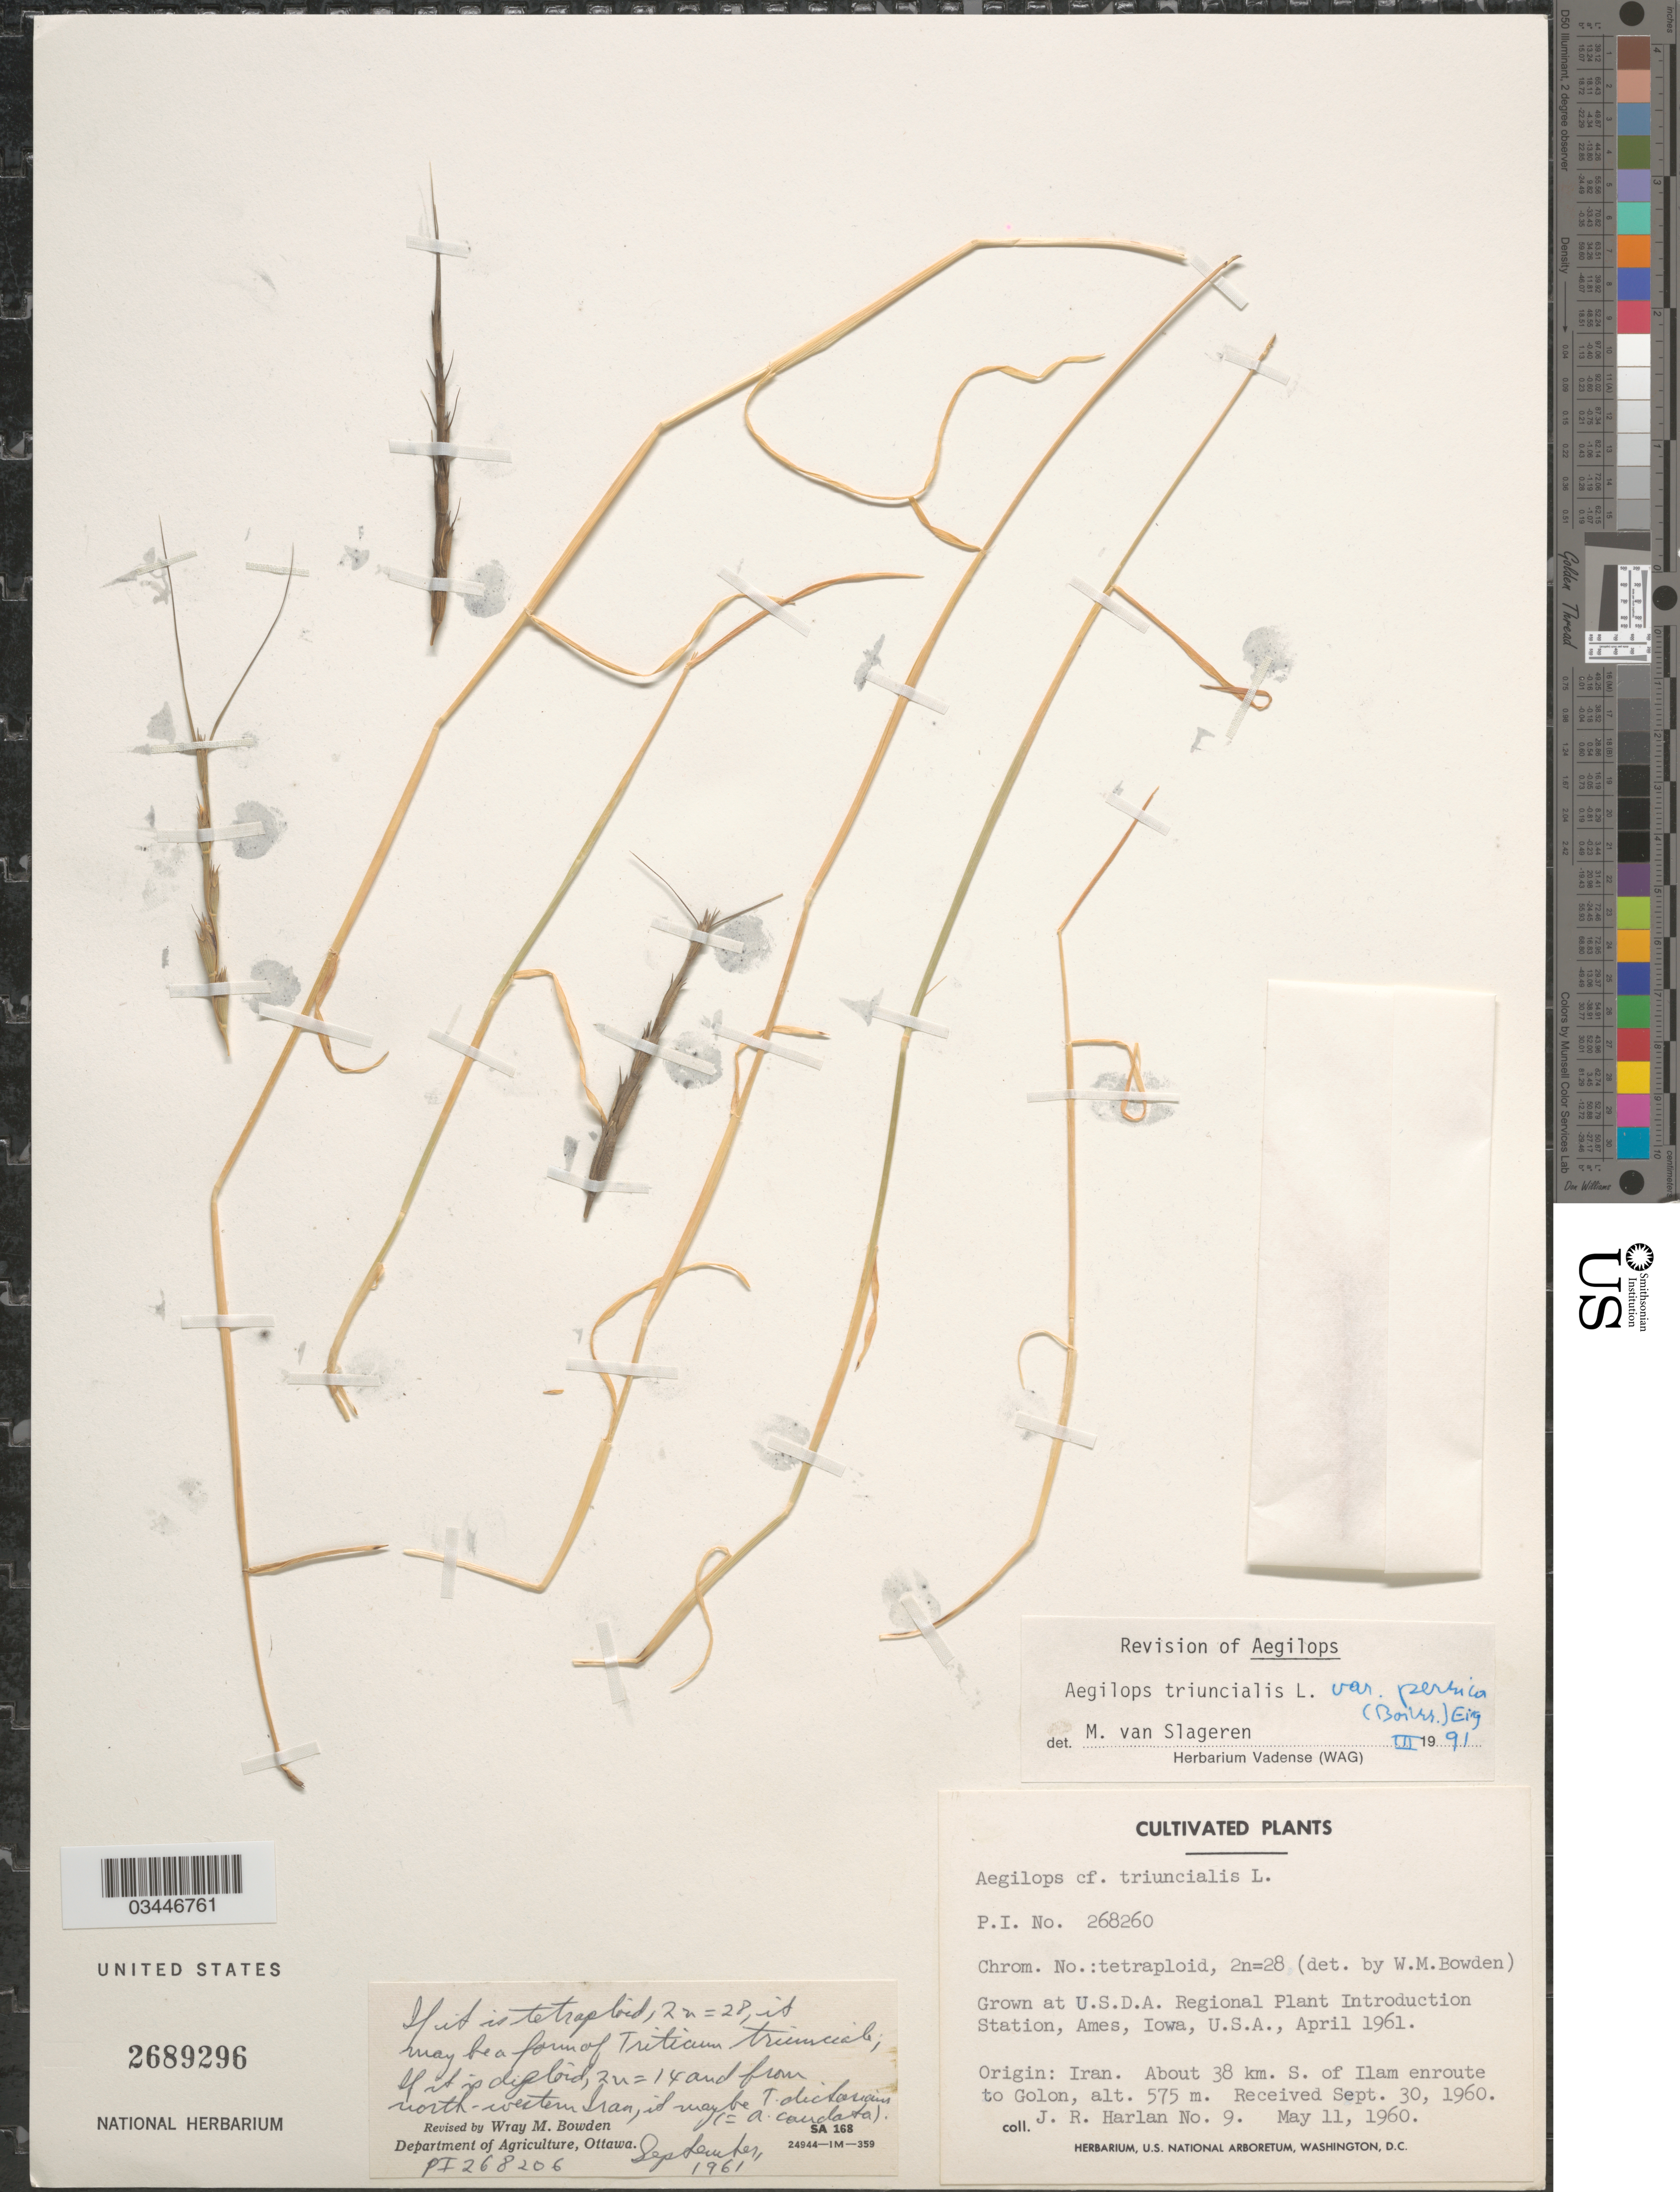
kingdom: Plantae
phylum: Tracheophyta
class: Liliopsida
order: Poales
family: Poaceae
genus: Aegilops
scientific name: Aegilops triuncialis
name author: L.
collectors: J. Harlan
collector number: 9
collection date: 1961-04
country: United States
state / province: Iowa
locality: At U.S.D.A. Regional Plant Introduction Station, Ames.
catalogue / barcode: US 2689296